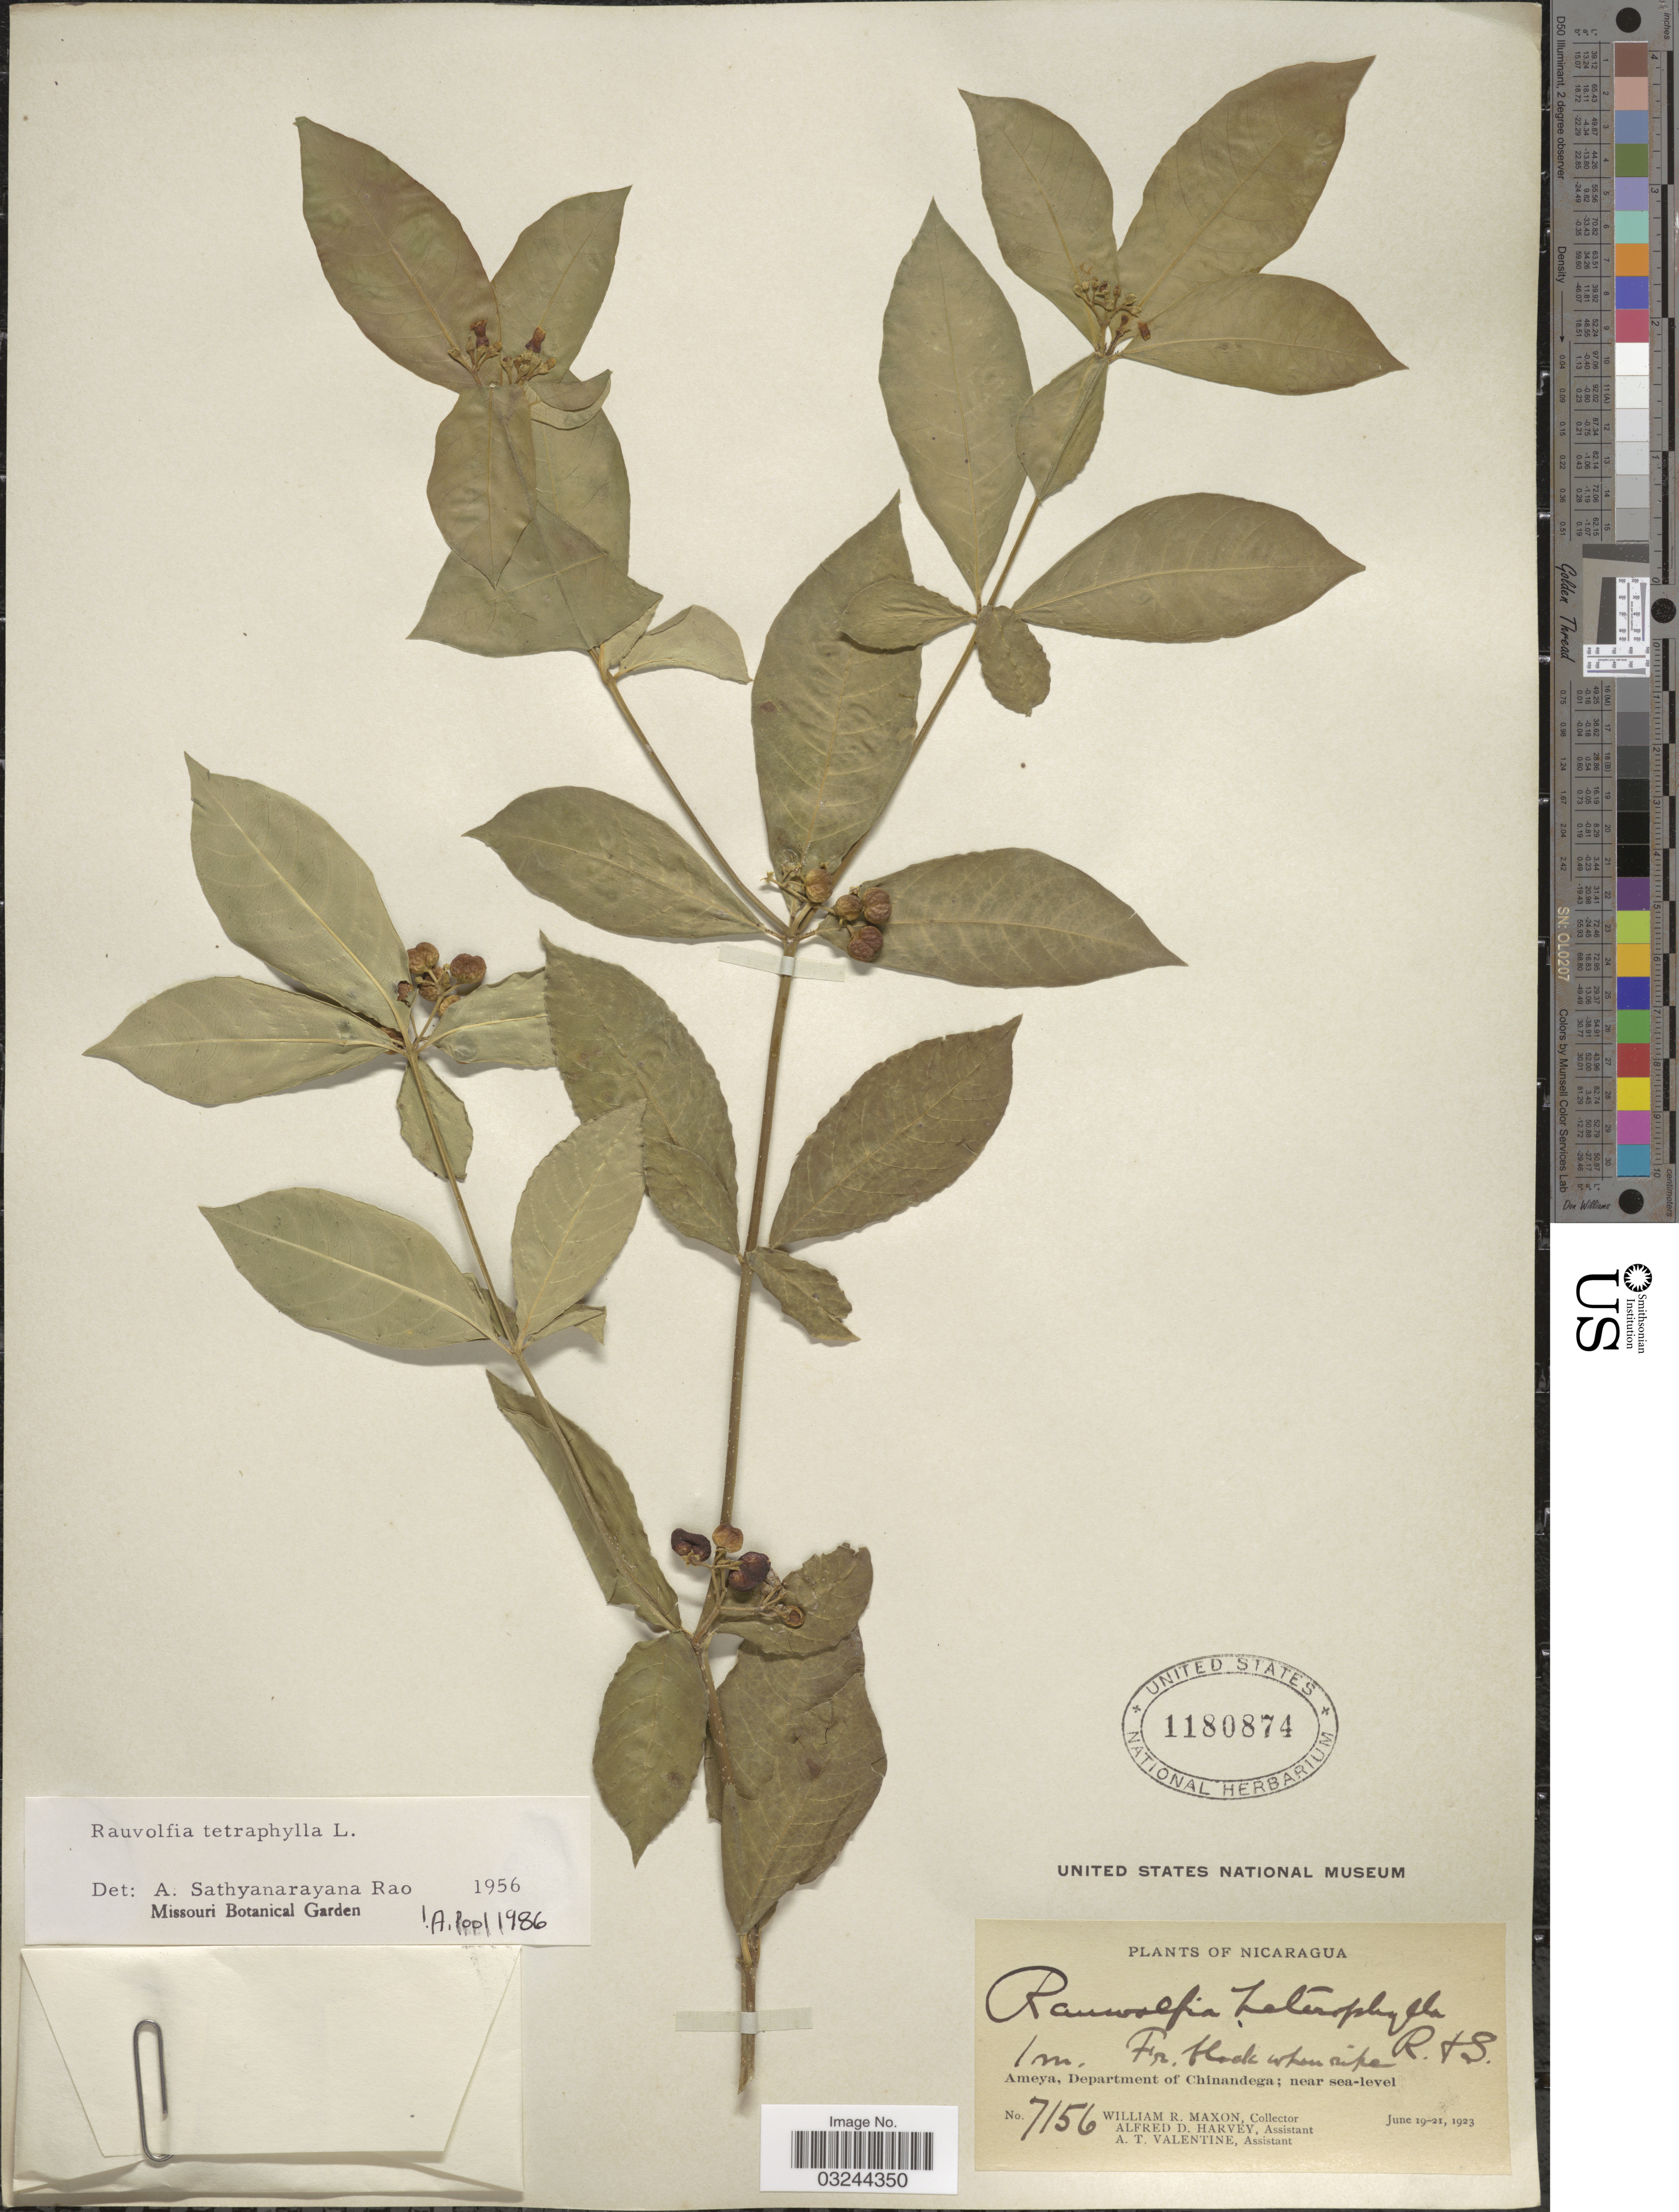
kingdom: Plantae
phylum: Tracheophyta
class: Magnoliopsida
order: Gentianales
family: Apocynaceae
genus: Rauvolfia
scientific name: Rauvolfia tetraphylla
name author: L.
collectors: W. R. Maxon, A. D. Harvey & A. Valentine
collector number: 7156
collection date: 1923-06-19/1923-06-21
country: Nicaragua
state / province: Chinandega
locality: Ameya, Department of Chinandega.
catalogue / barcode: US 1180874